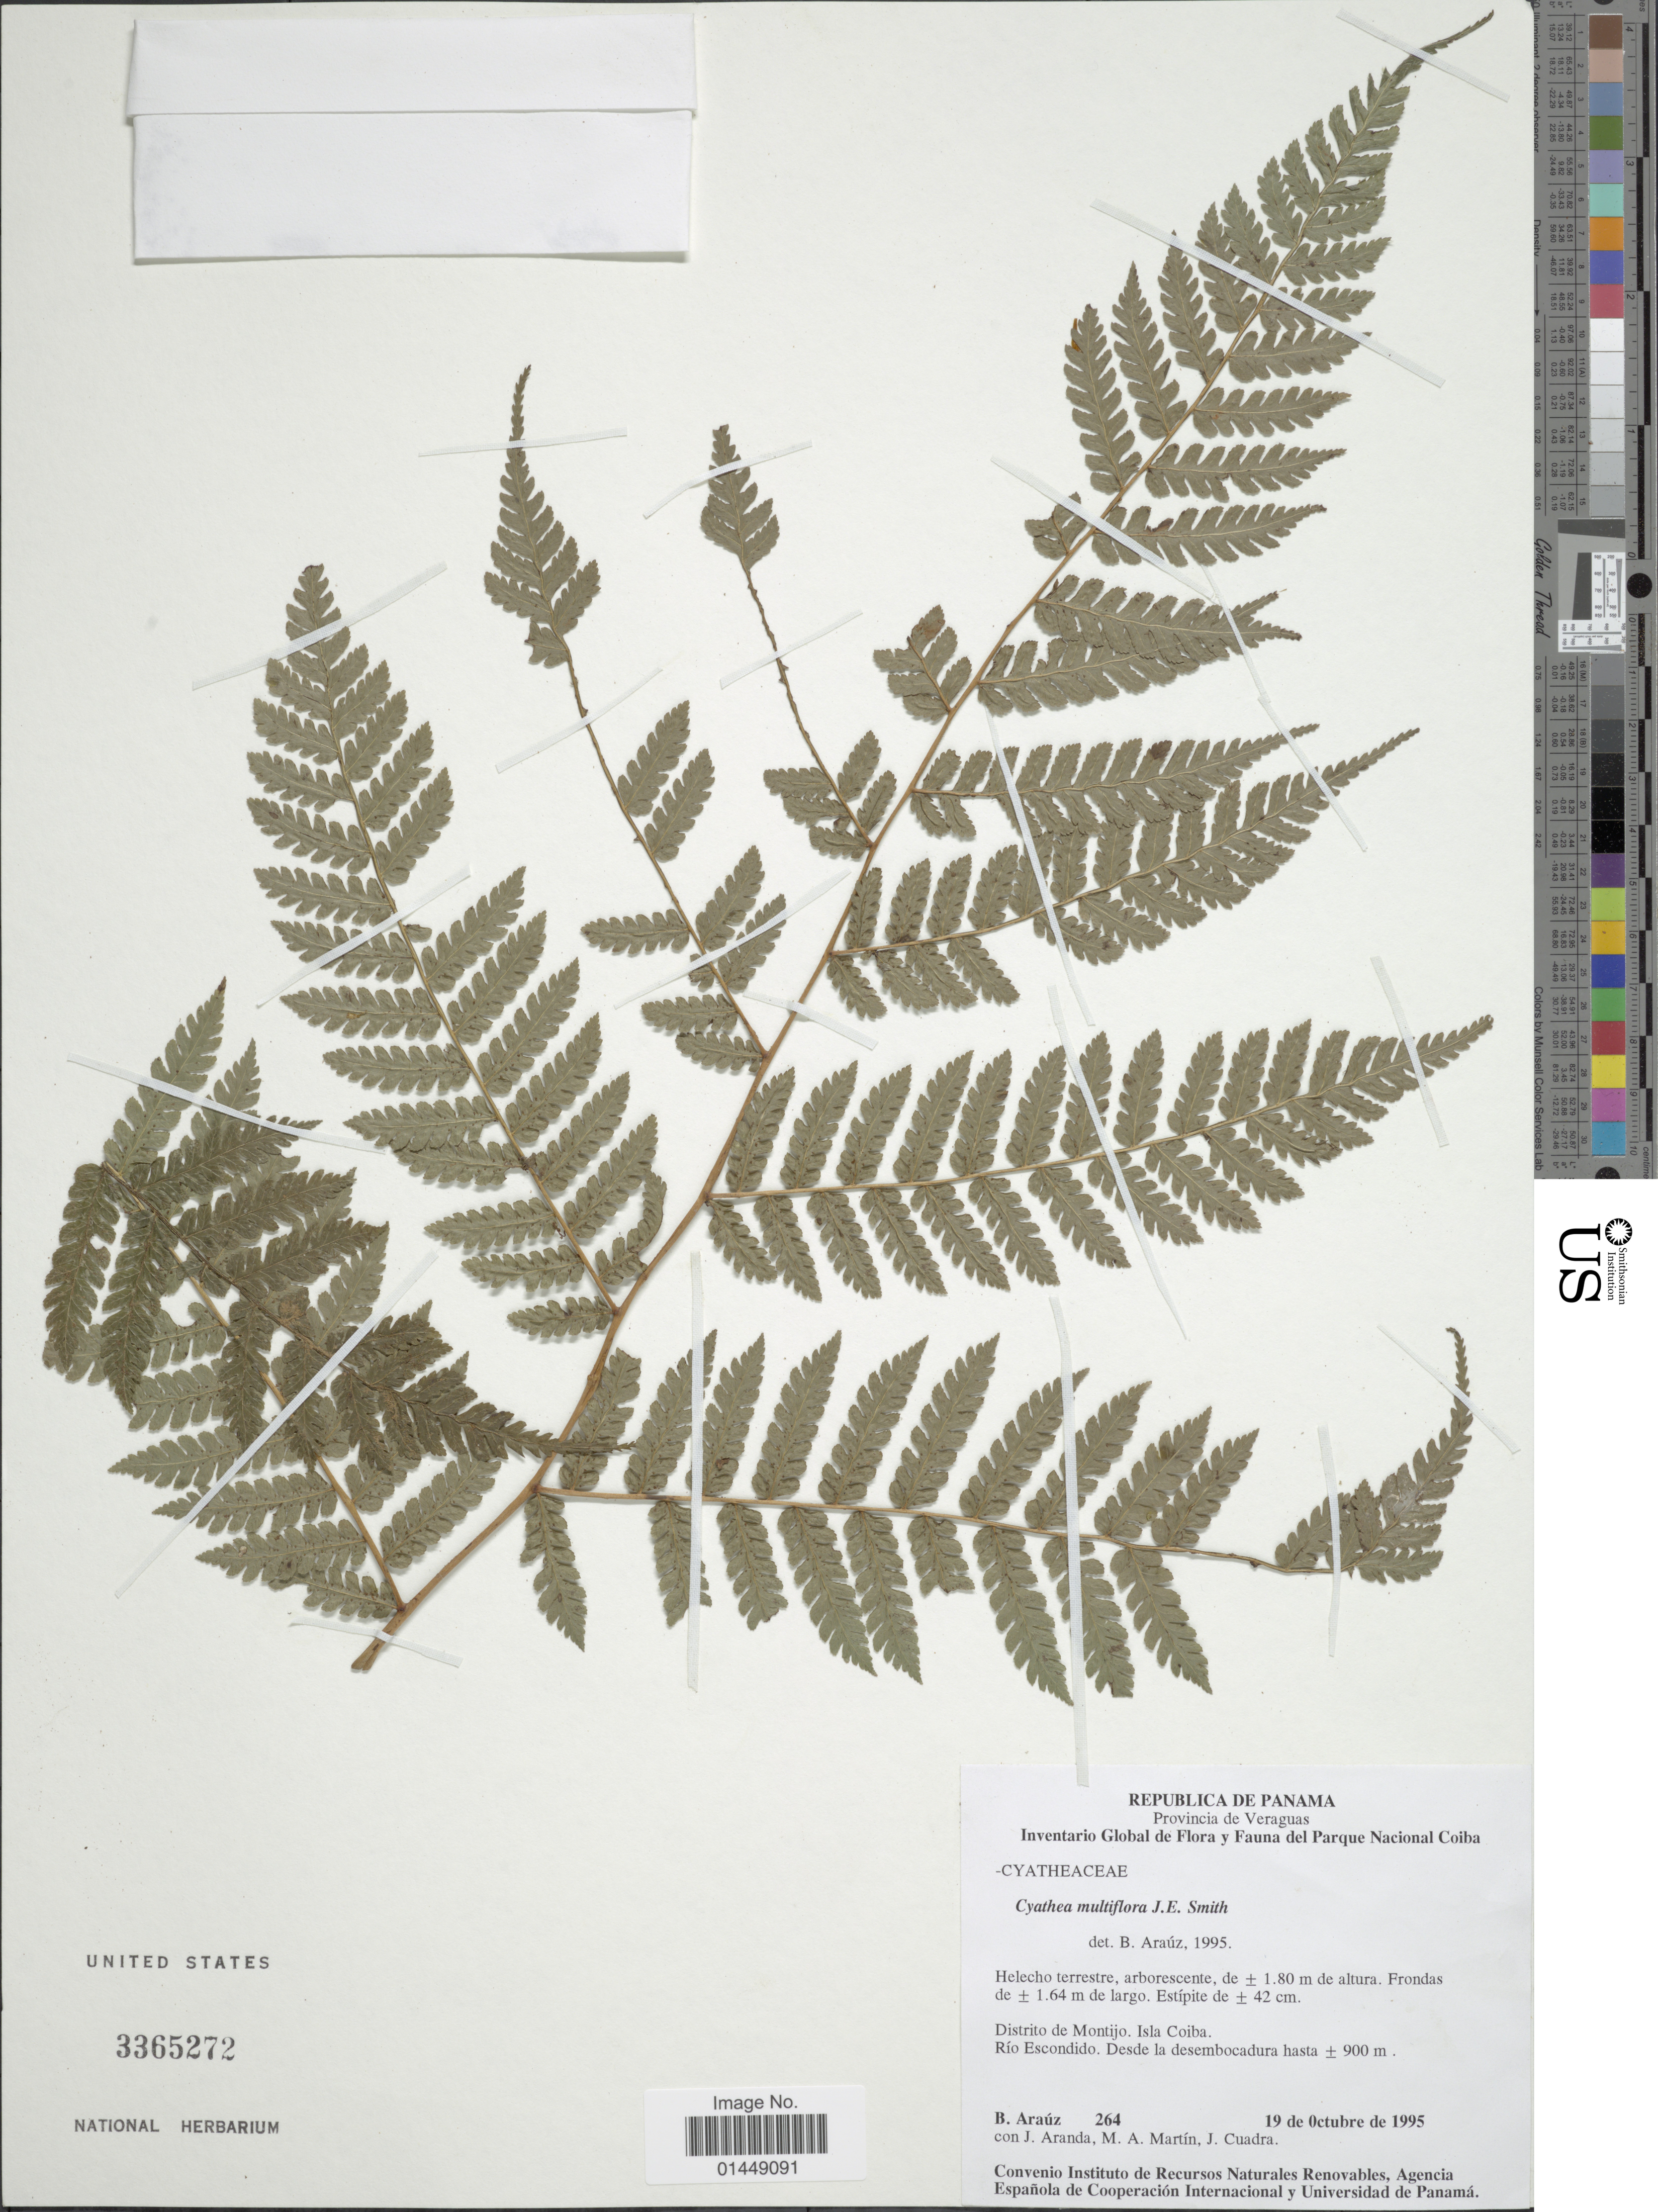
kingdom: Plantae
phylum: Tracheophyta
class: Polypodiopsida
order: Cyatheales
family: Cyatheaceae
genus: Cyathea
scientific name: Cyathea multiflora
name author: Sm.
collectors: B. Araúz, J. Aranda, M. A. Martin & J. Cuadra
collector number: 264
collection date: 1995-10-19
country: Panama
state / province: Veraguas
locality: Provincia de Veraguas. Distrito de Montijo. Isla Coiba. Río Escondido.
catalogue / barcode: US 3365272